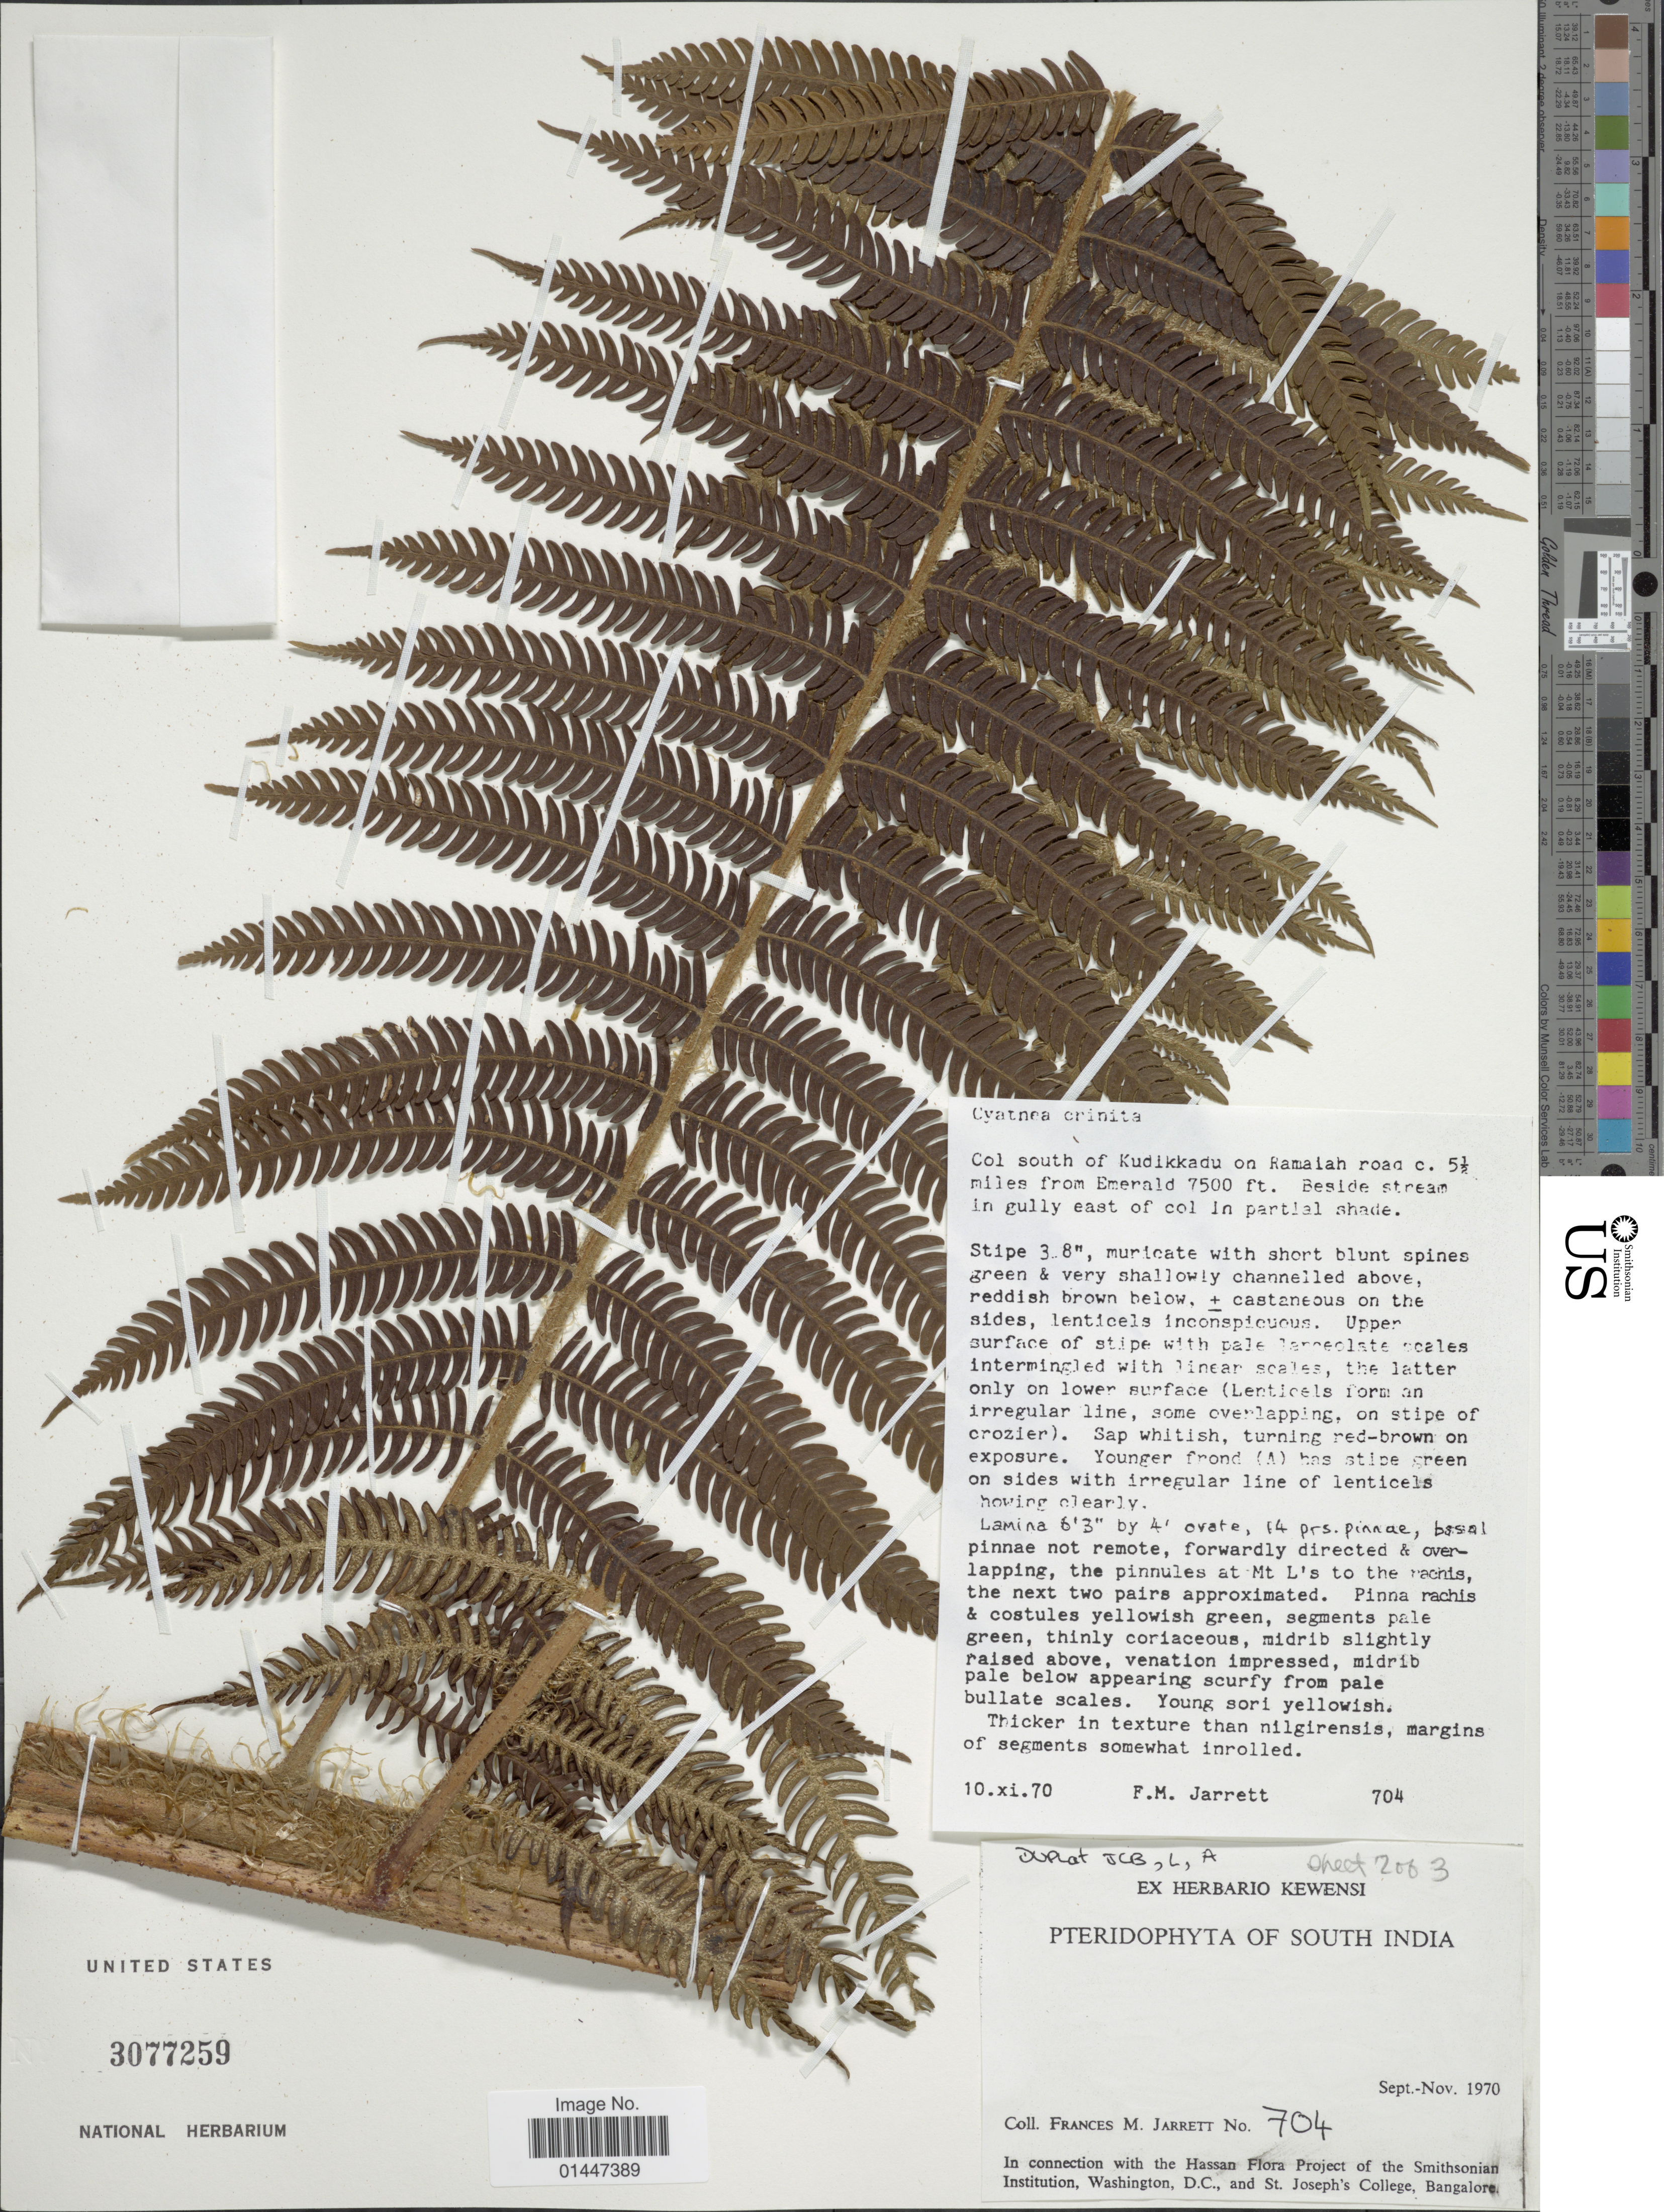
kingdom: Plantae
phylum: Tracheophyta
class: Polypodiopsida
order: Cyatheales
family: Cyatheaceae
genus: Sphaeropteris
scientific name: Sphaeropteris crinita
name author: (Hook.) R.M. Tryon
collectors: F. M. Jarrett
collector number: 704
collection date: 1970-09/1970-11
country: India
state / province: Tamil Nadu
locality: South India. Col south of Kudikkadu on Ramalah road c. 5½ miles from Emerald. Besides stream in gully east of col in partial shade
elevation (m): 2286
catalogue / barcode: US 3077259